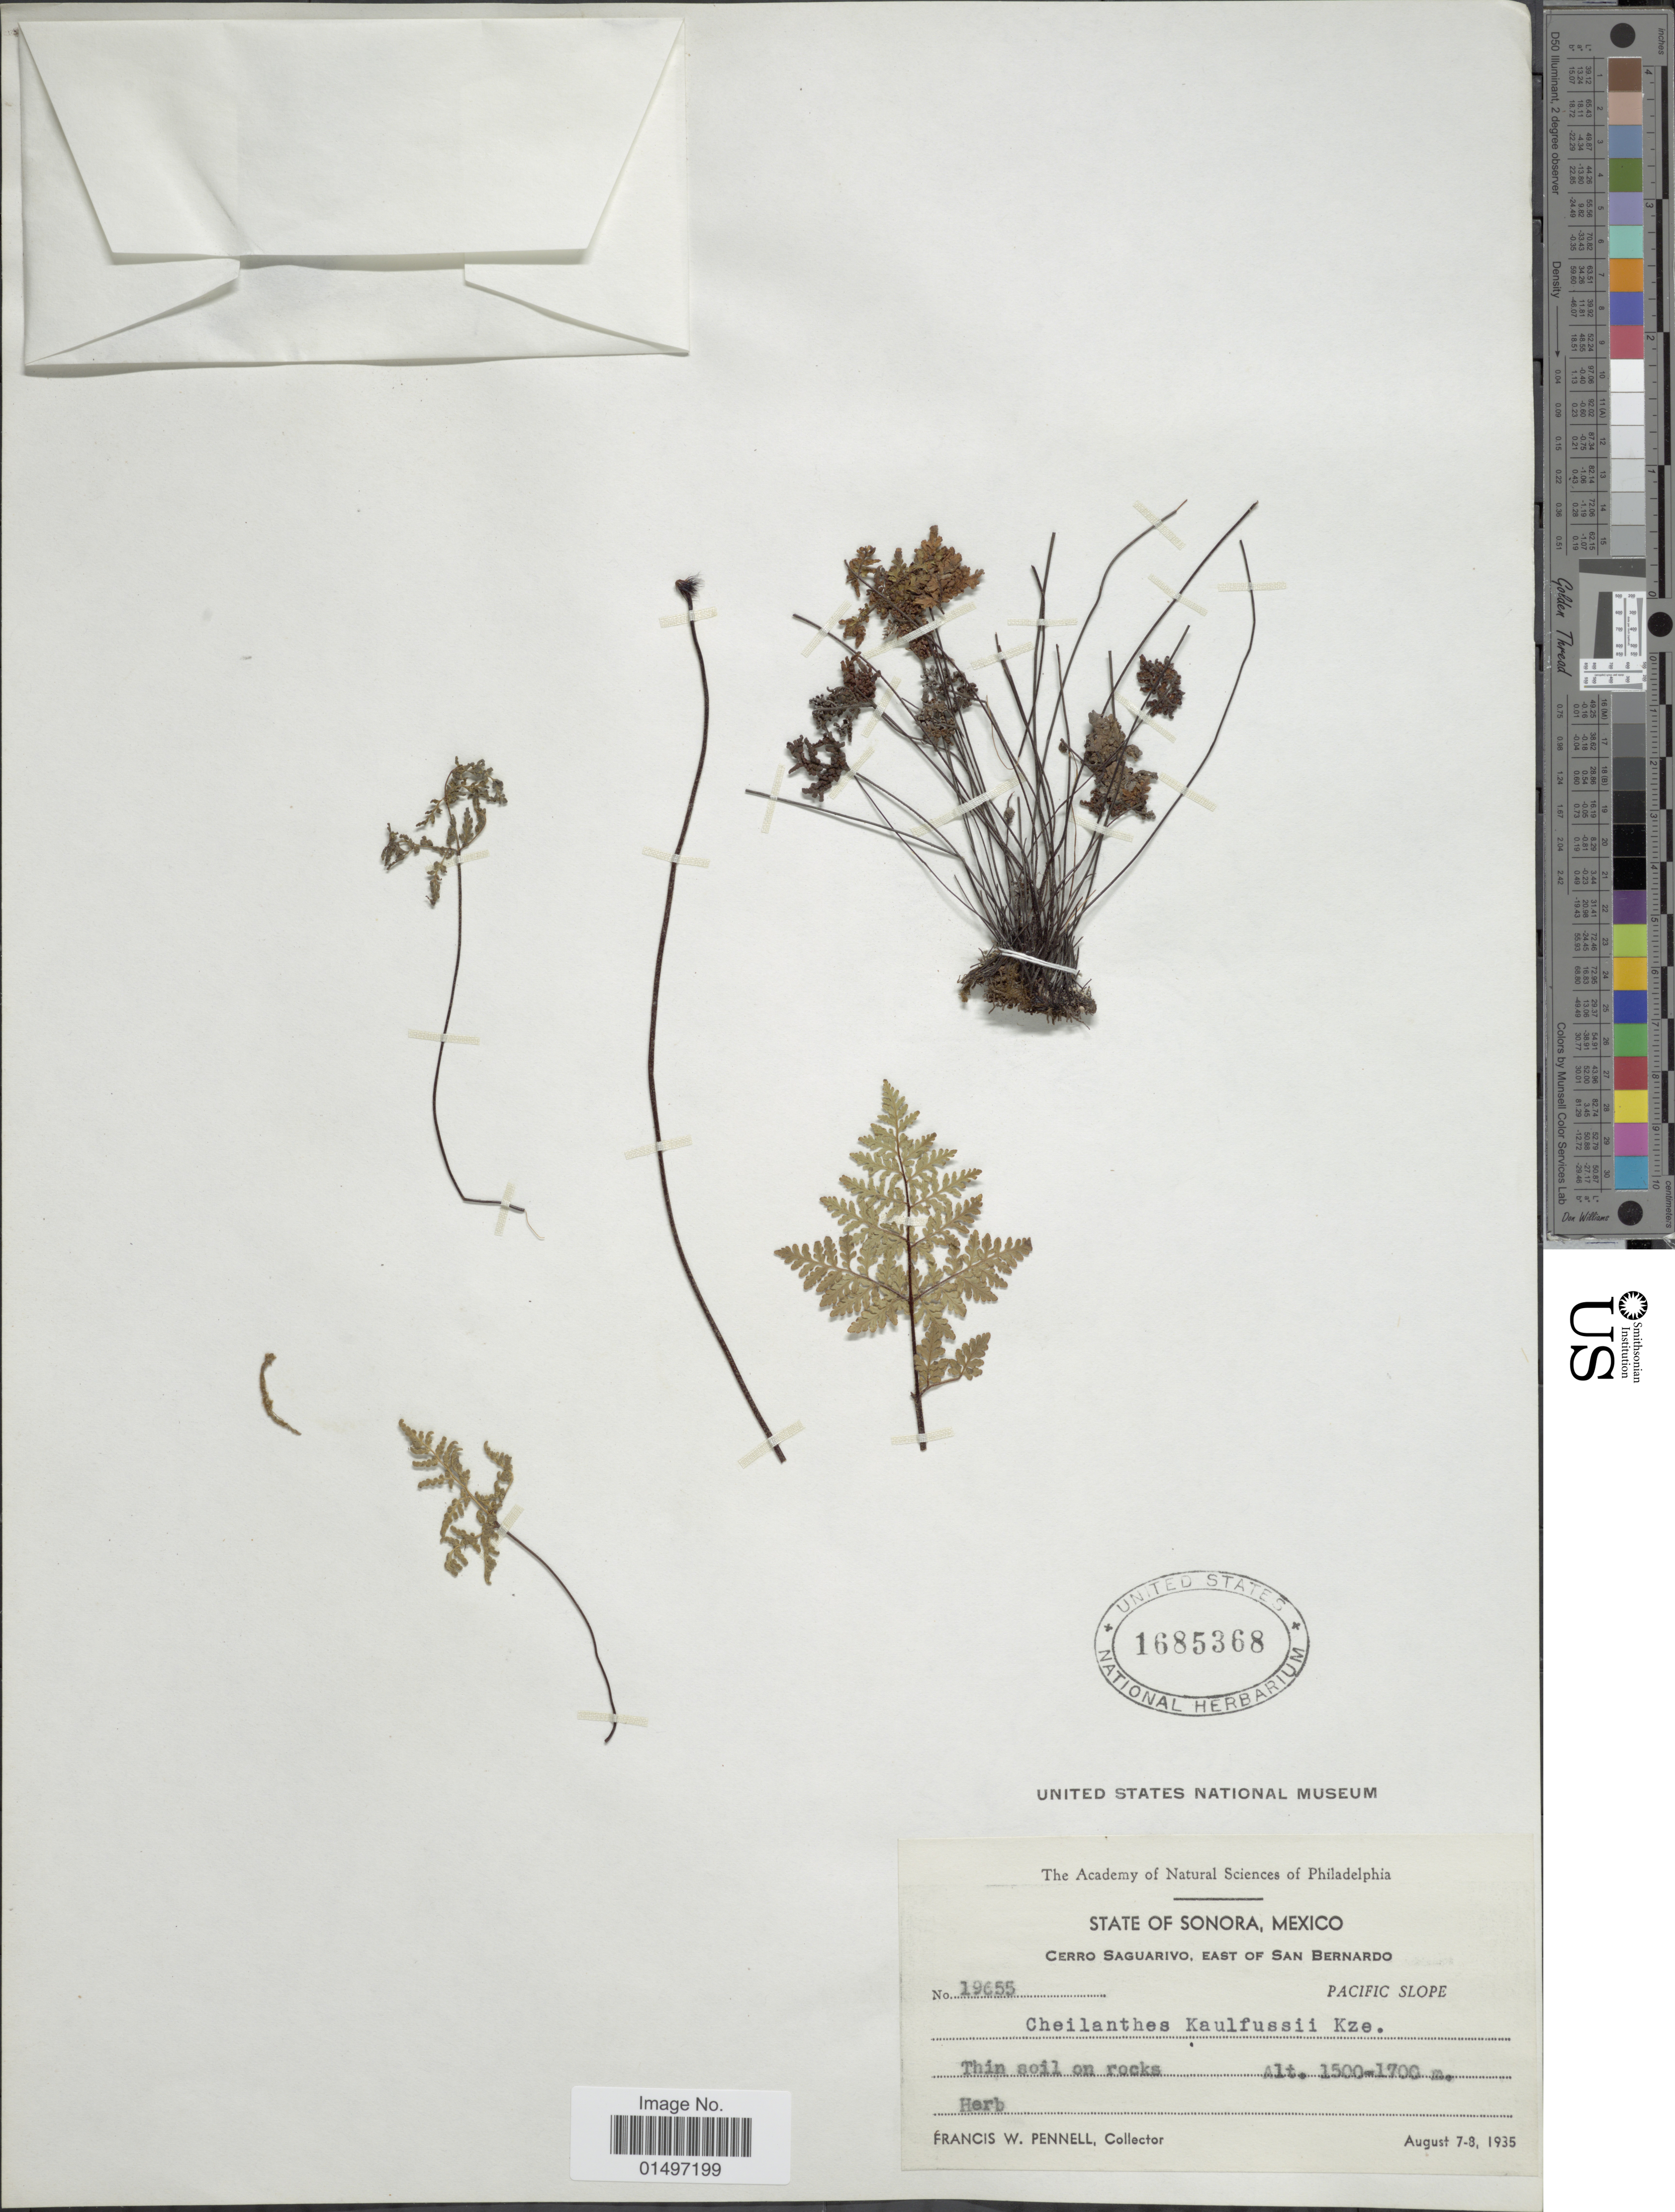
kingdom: Plantae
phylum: Tracheophyta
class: Polypodiopsida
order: Polypodiales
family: Pteridaceae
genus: Gaga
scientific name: Gaga kaulfussii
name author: (Kunze) Fay W. Li & Windham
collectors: F. W. Pennell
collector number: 19655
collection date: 1935-08-07/1935-08-08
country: Mexico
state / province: Sonora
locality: Mexico, Cerro Saguarivo, east of San Bernardo, Pacific slope.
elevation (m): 1500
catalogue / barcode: US 1685368